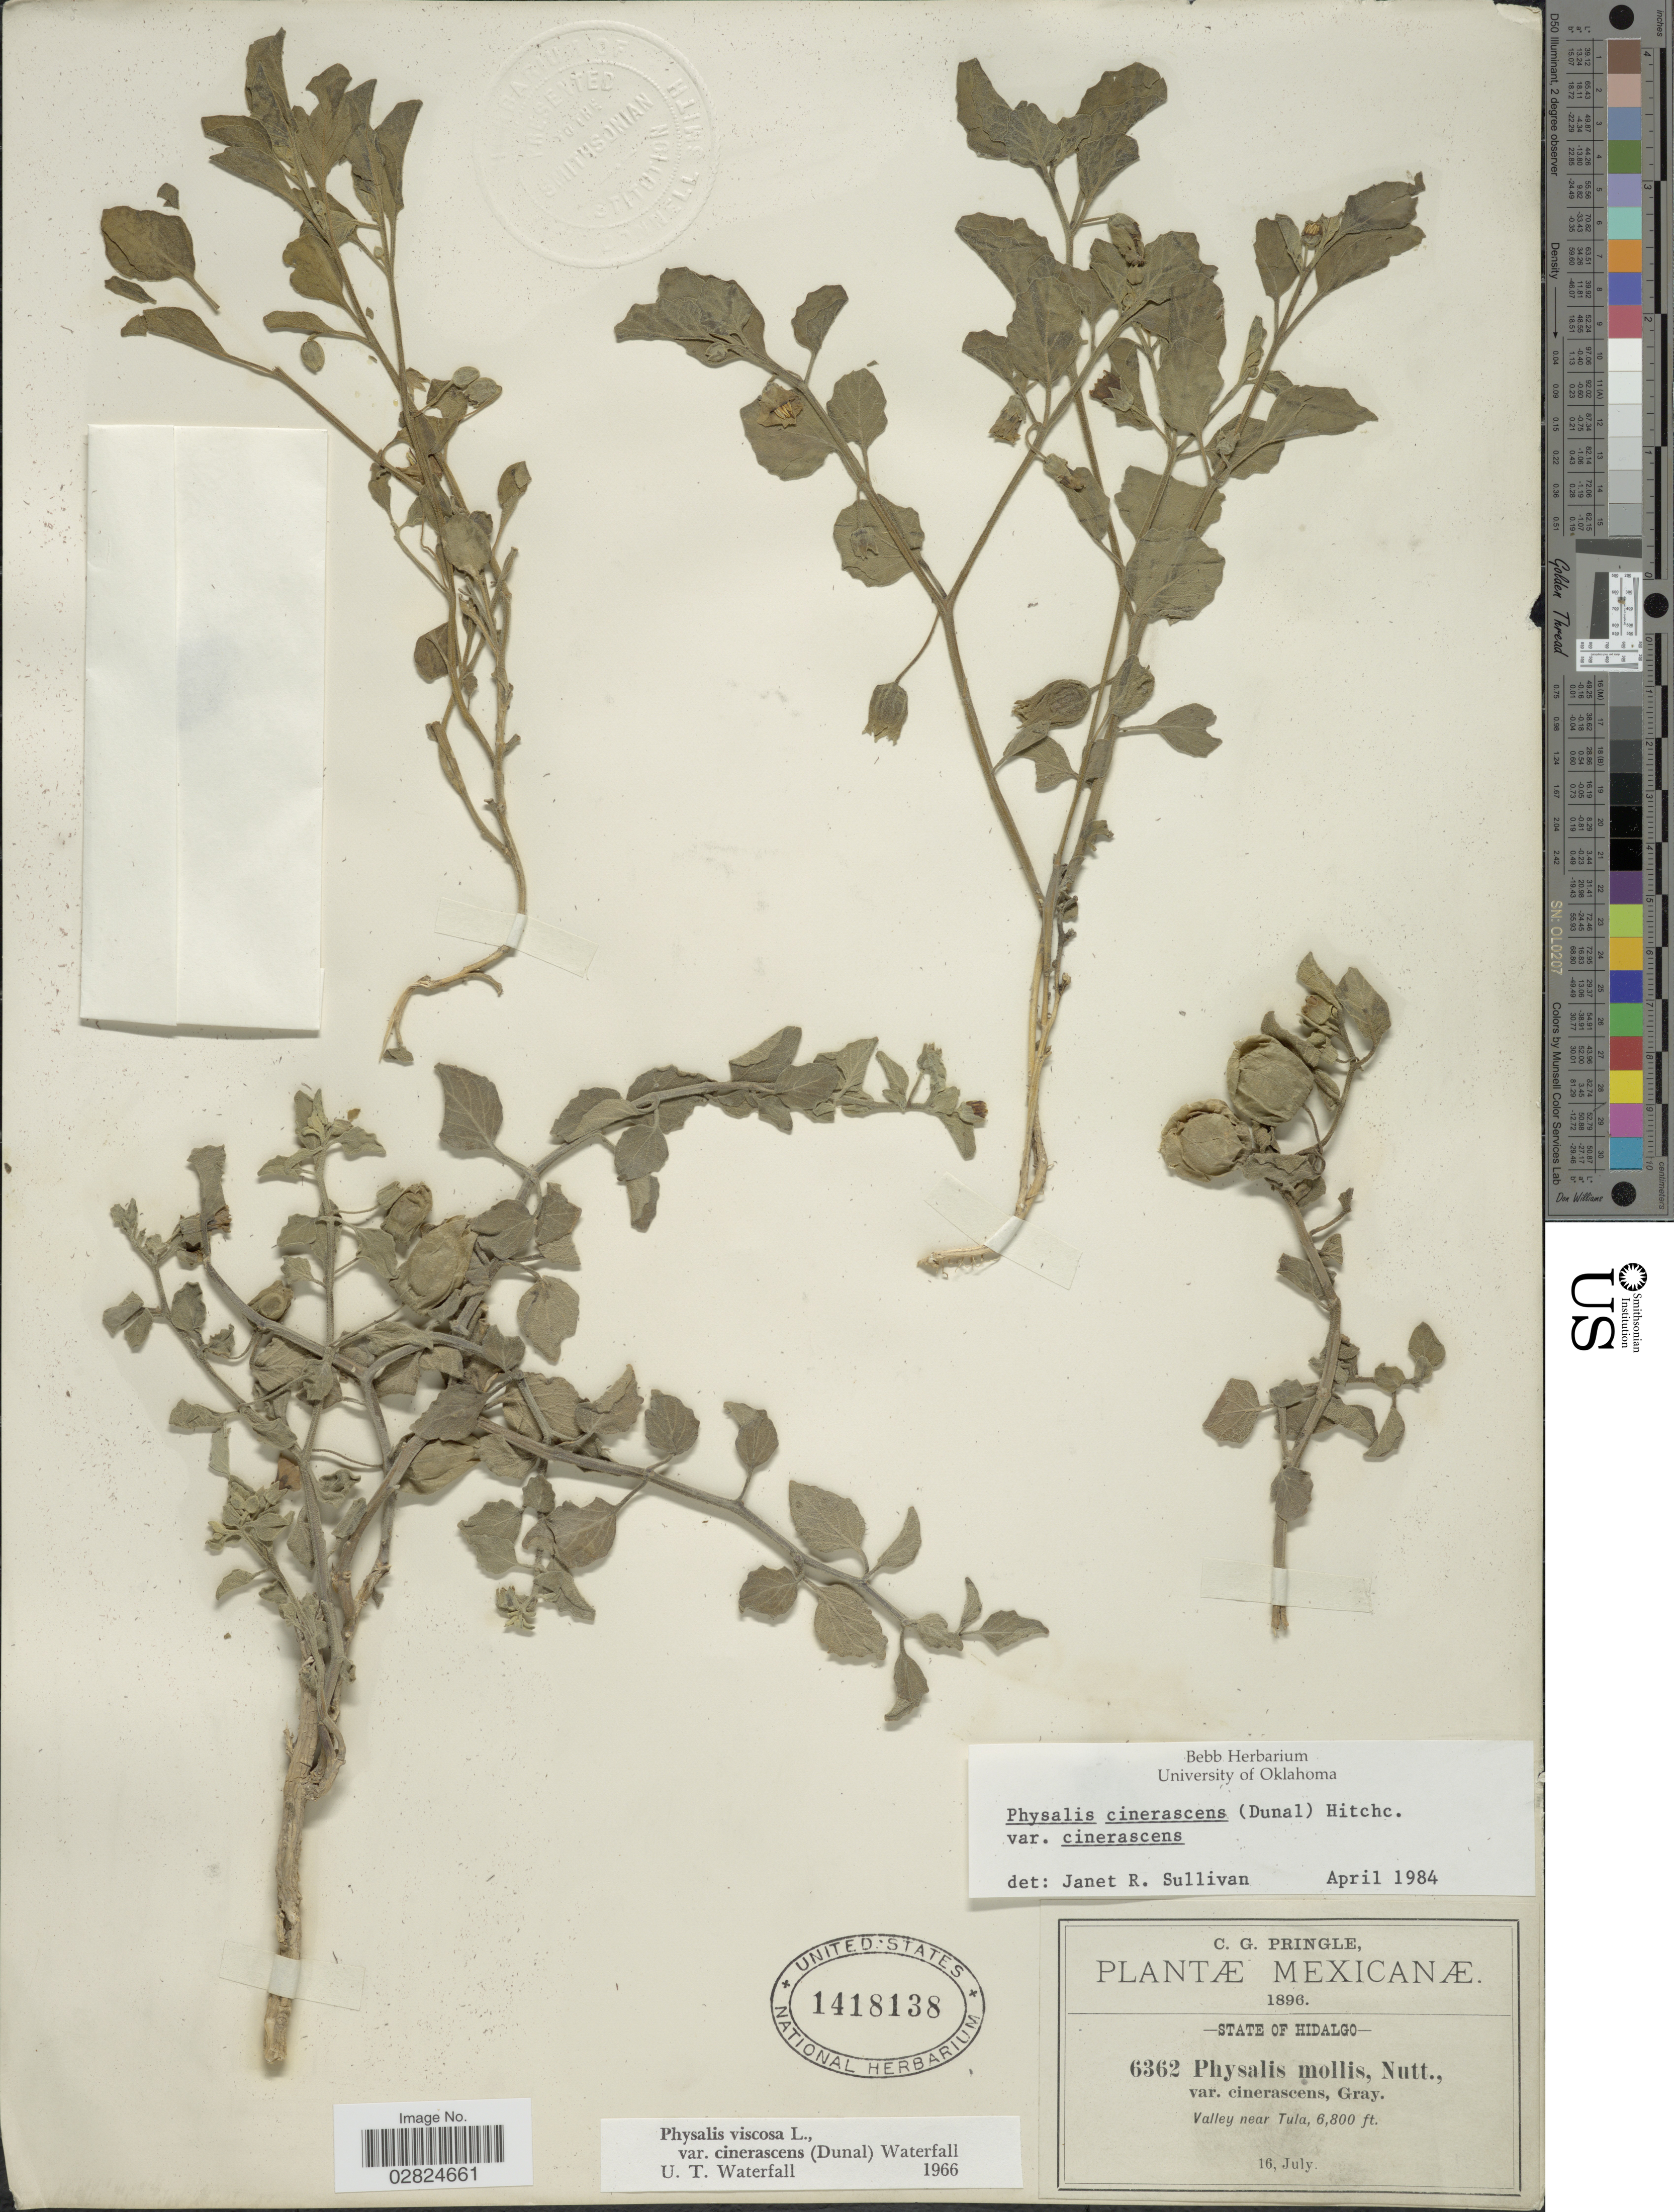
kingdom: Plantae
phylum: Tracheophyta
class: Magnoliopsida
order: Solanales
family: Solanaceae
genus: Physalis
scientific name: Physalis cinerascens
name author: (Dunal) Hitchc.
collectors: C. G. Pringle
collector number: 6362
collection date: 1896-07-16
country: Mexico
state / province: Hidalgo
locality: Valley near Tula.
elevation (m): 2073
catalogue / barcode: US 1418138